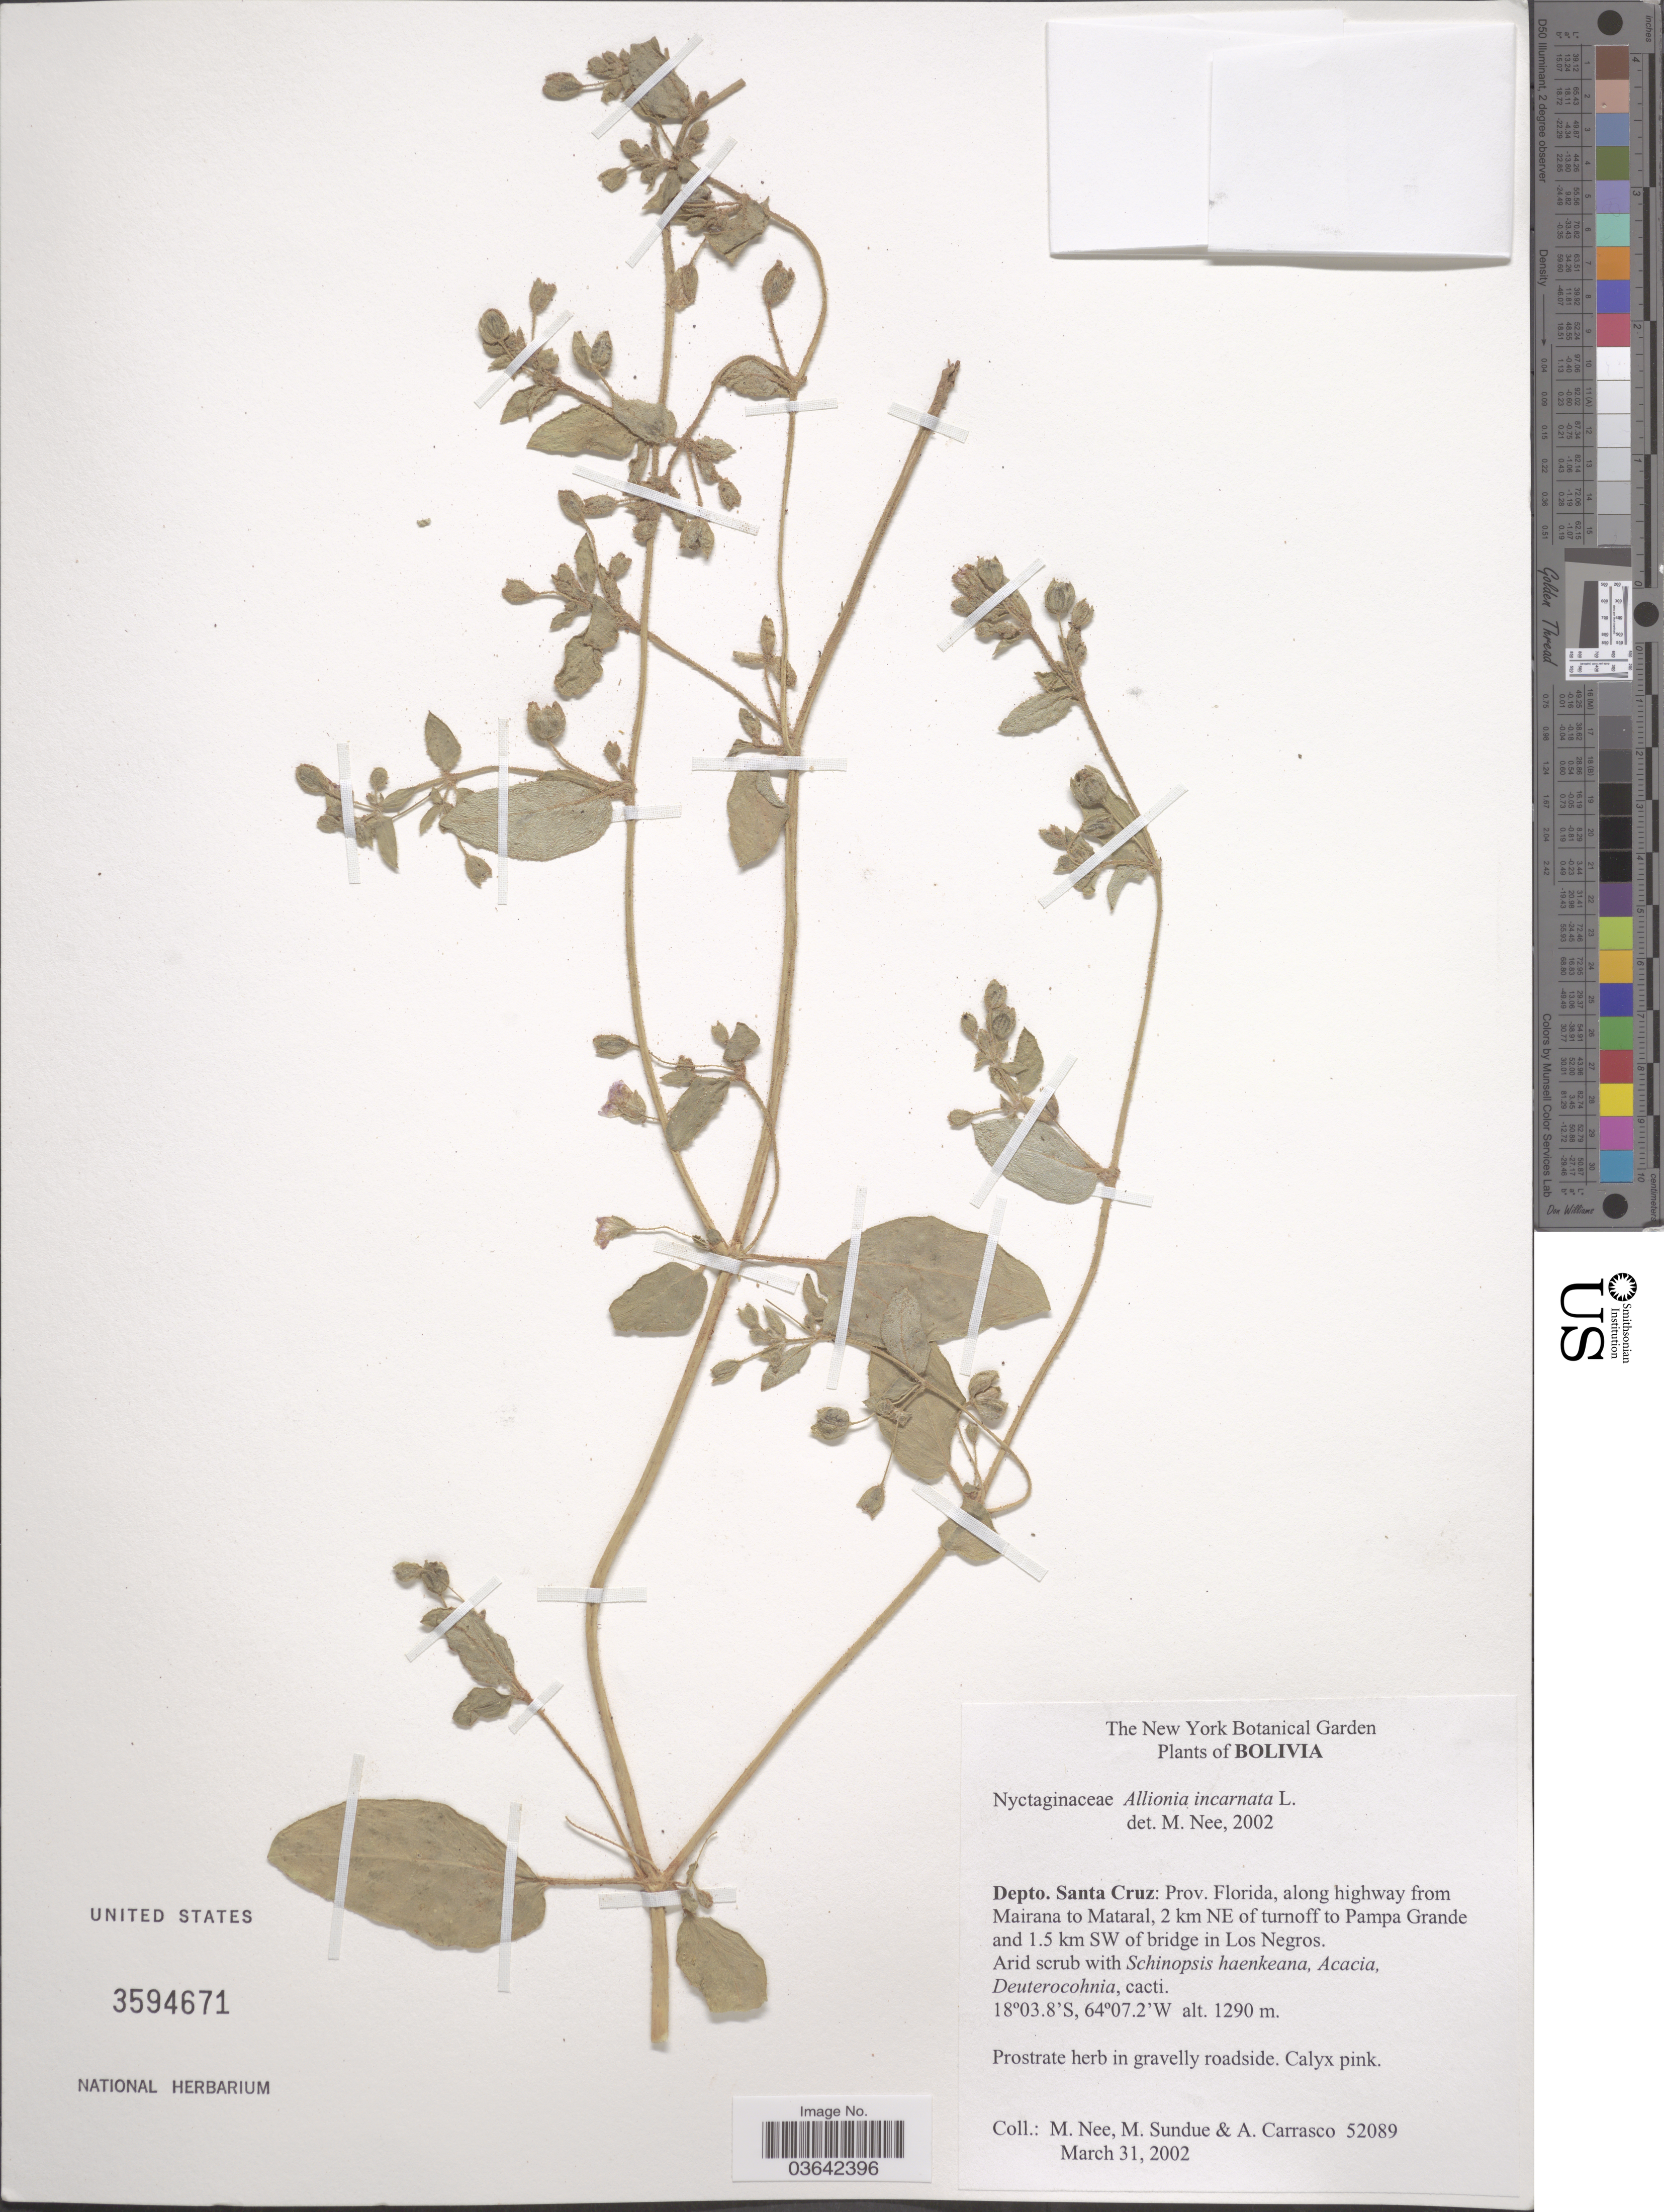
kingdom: Plantae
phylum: Tracheophyta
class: Magnoliopsida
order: Caryophyllales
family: Nyctaginaceae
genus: Allionia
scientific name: Allionia incarnata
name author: L.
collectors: M. Nee, M. Sundue & A. Carrasco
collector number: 52089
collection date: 2002-03-31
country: Bolivia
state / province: Santa Cruz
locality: Depto. Santa Cruz: Prov. Florida, along highway from Mairana to Mataral, 2 km NE of turnoff to Pampa Grande and 1.5 km SW of bridge in Los Negros.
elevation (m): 1290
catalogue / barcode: US 3594671